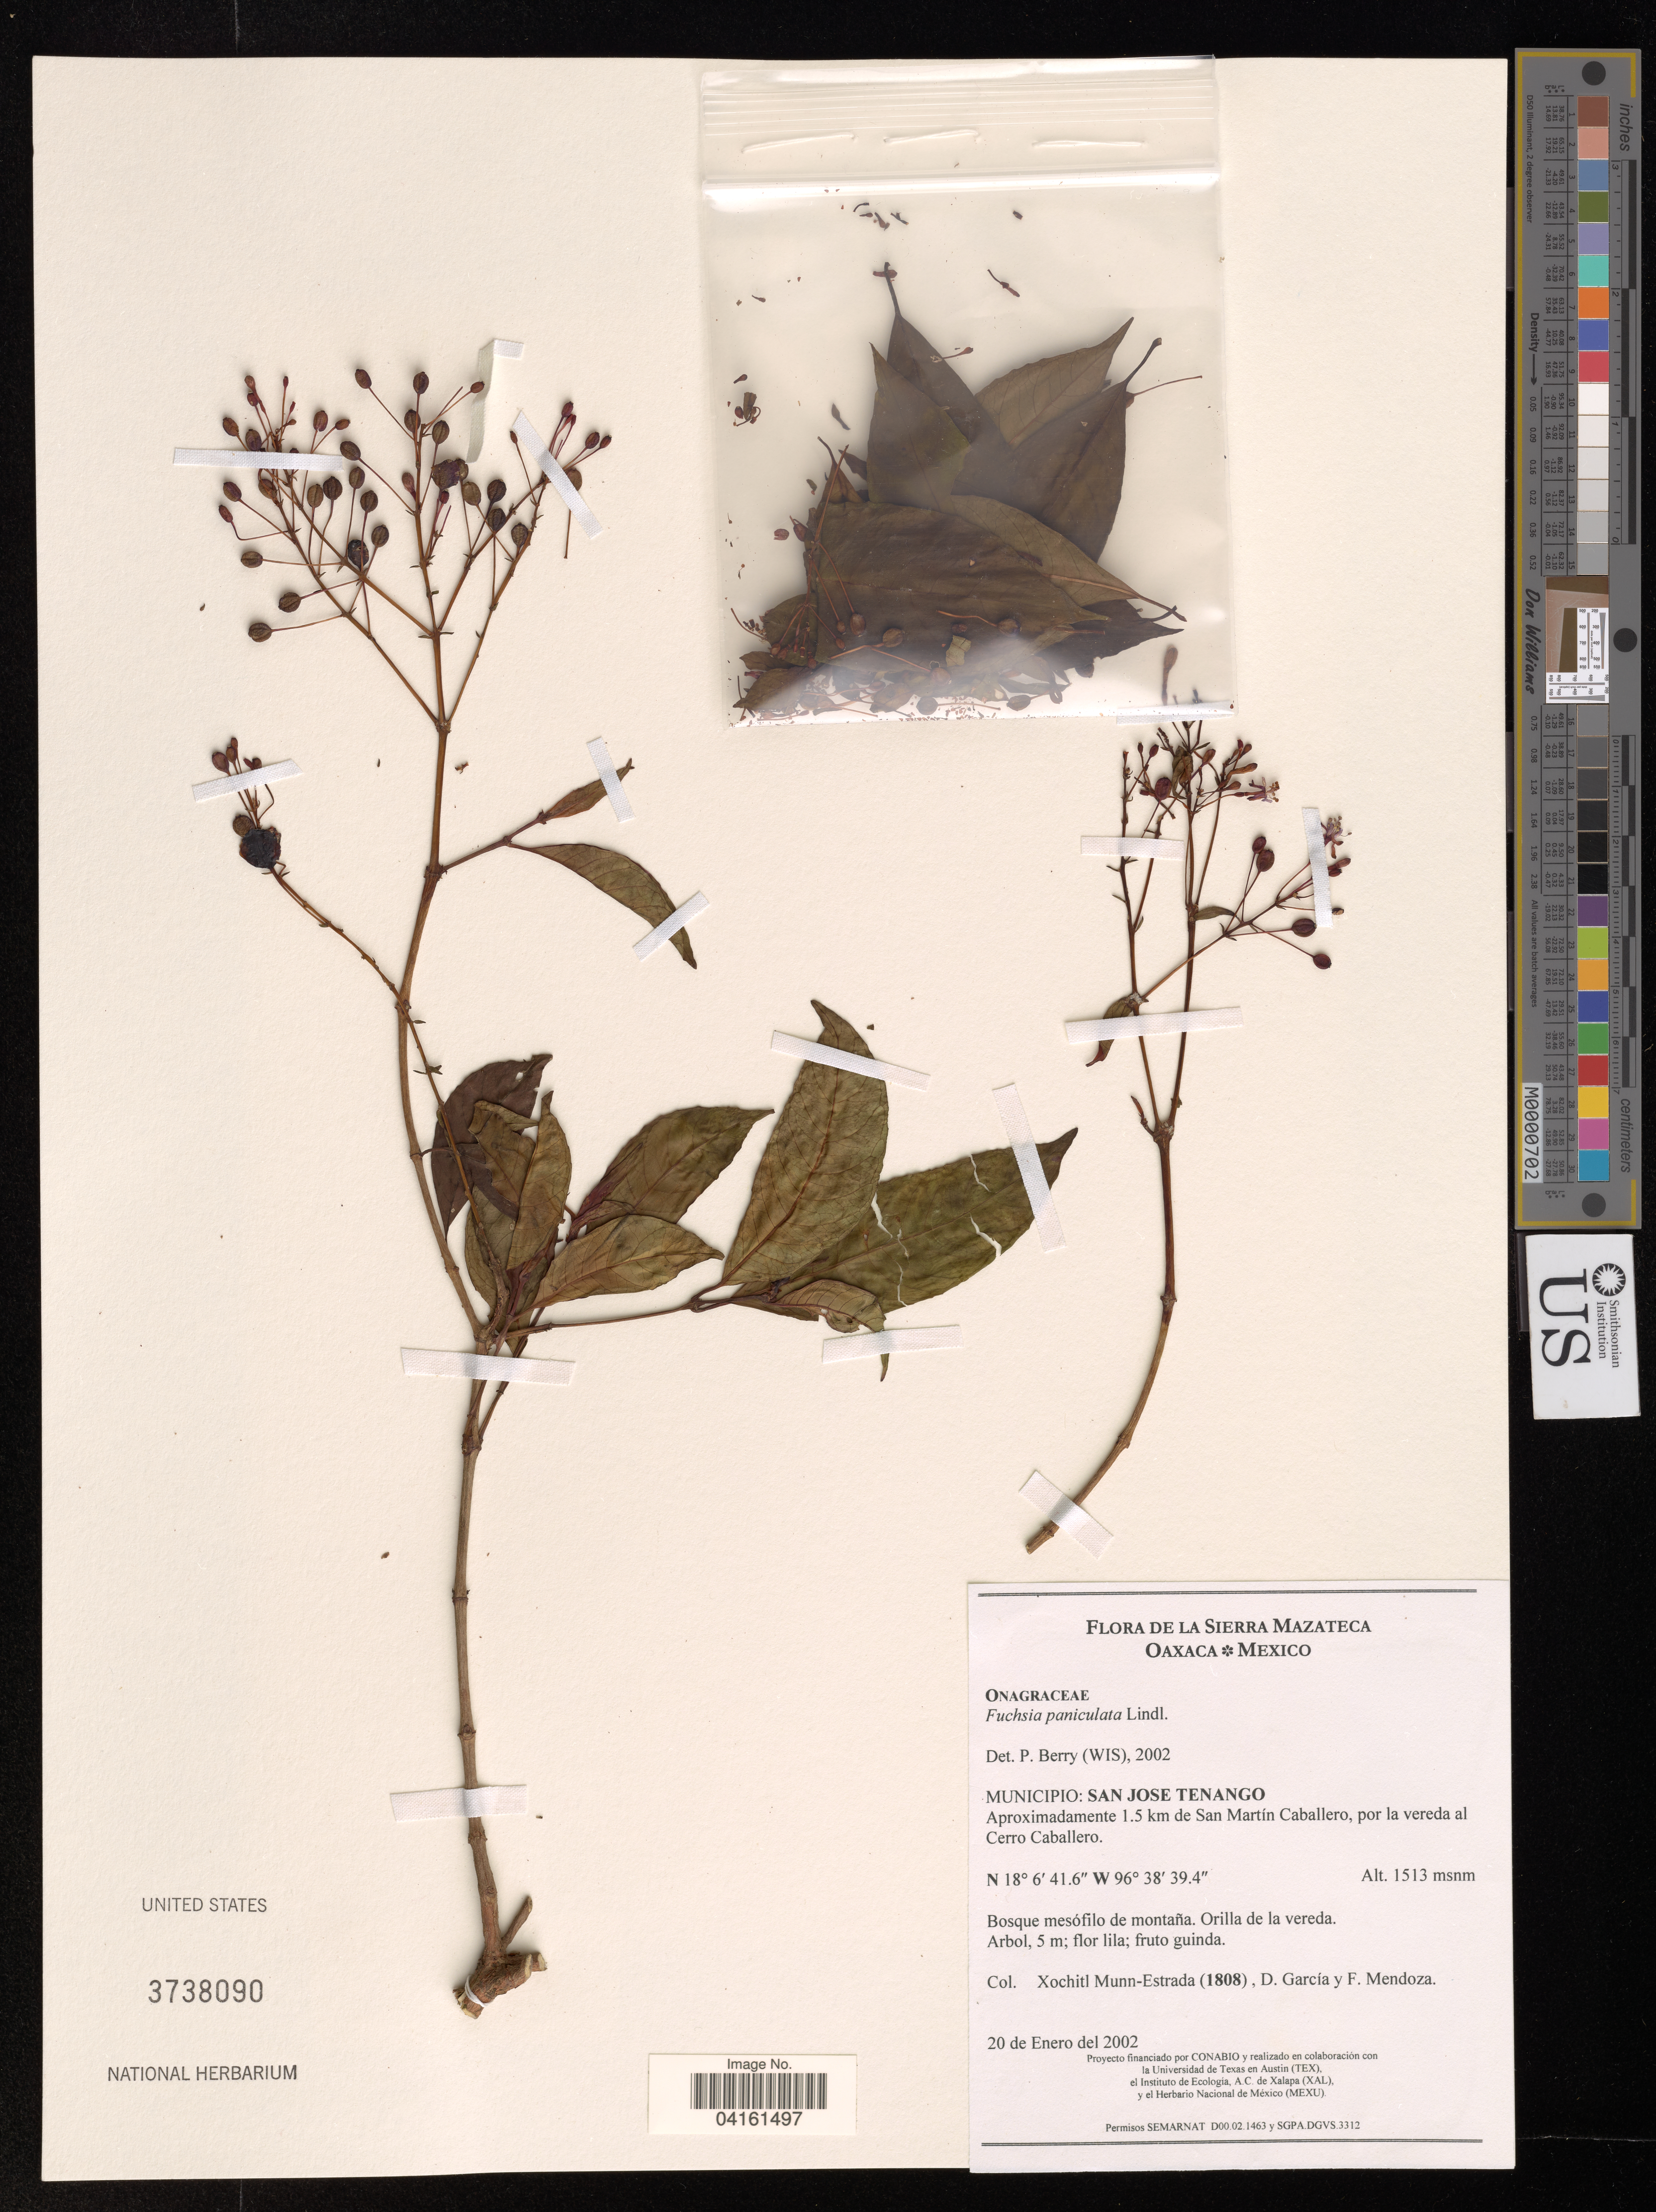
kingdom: Plantae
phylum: Tracheophyta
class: Magnoliopsida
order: Myrtales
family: Onagraceae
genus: Fuchsia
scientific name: Fuchsia paniculata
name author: Lindl.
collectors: X. Munn-Estrada, D. García & F. Mendoza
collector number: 1808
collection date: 2002-01-20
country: Mexico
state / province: Oaxaca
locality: La Sierra Mazateca. Municipio: San Jose Tenango. Aproximadamente 1.5 km de San Martín Caballero, por la verede al Cerro Caballero.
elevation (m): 1513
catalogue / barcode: US 3738090